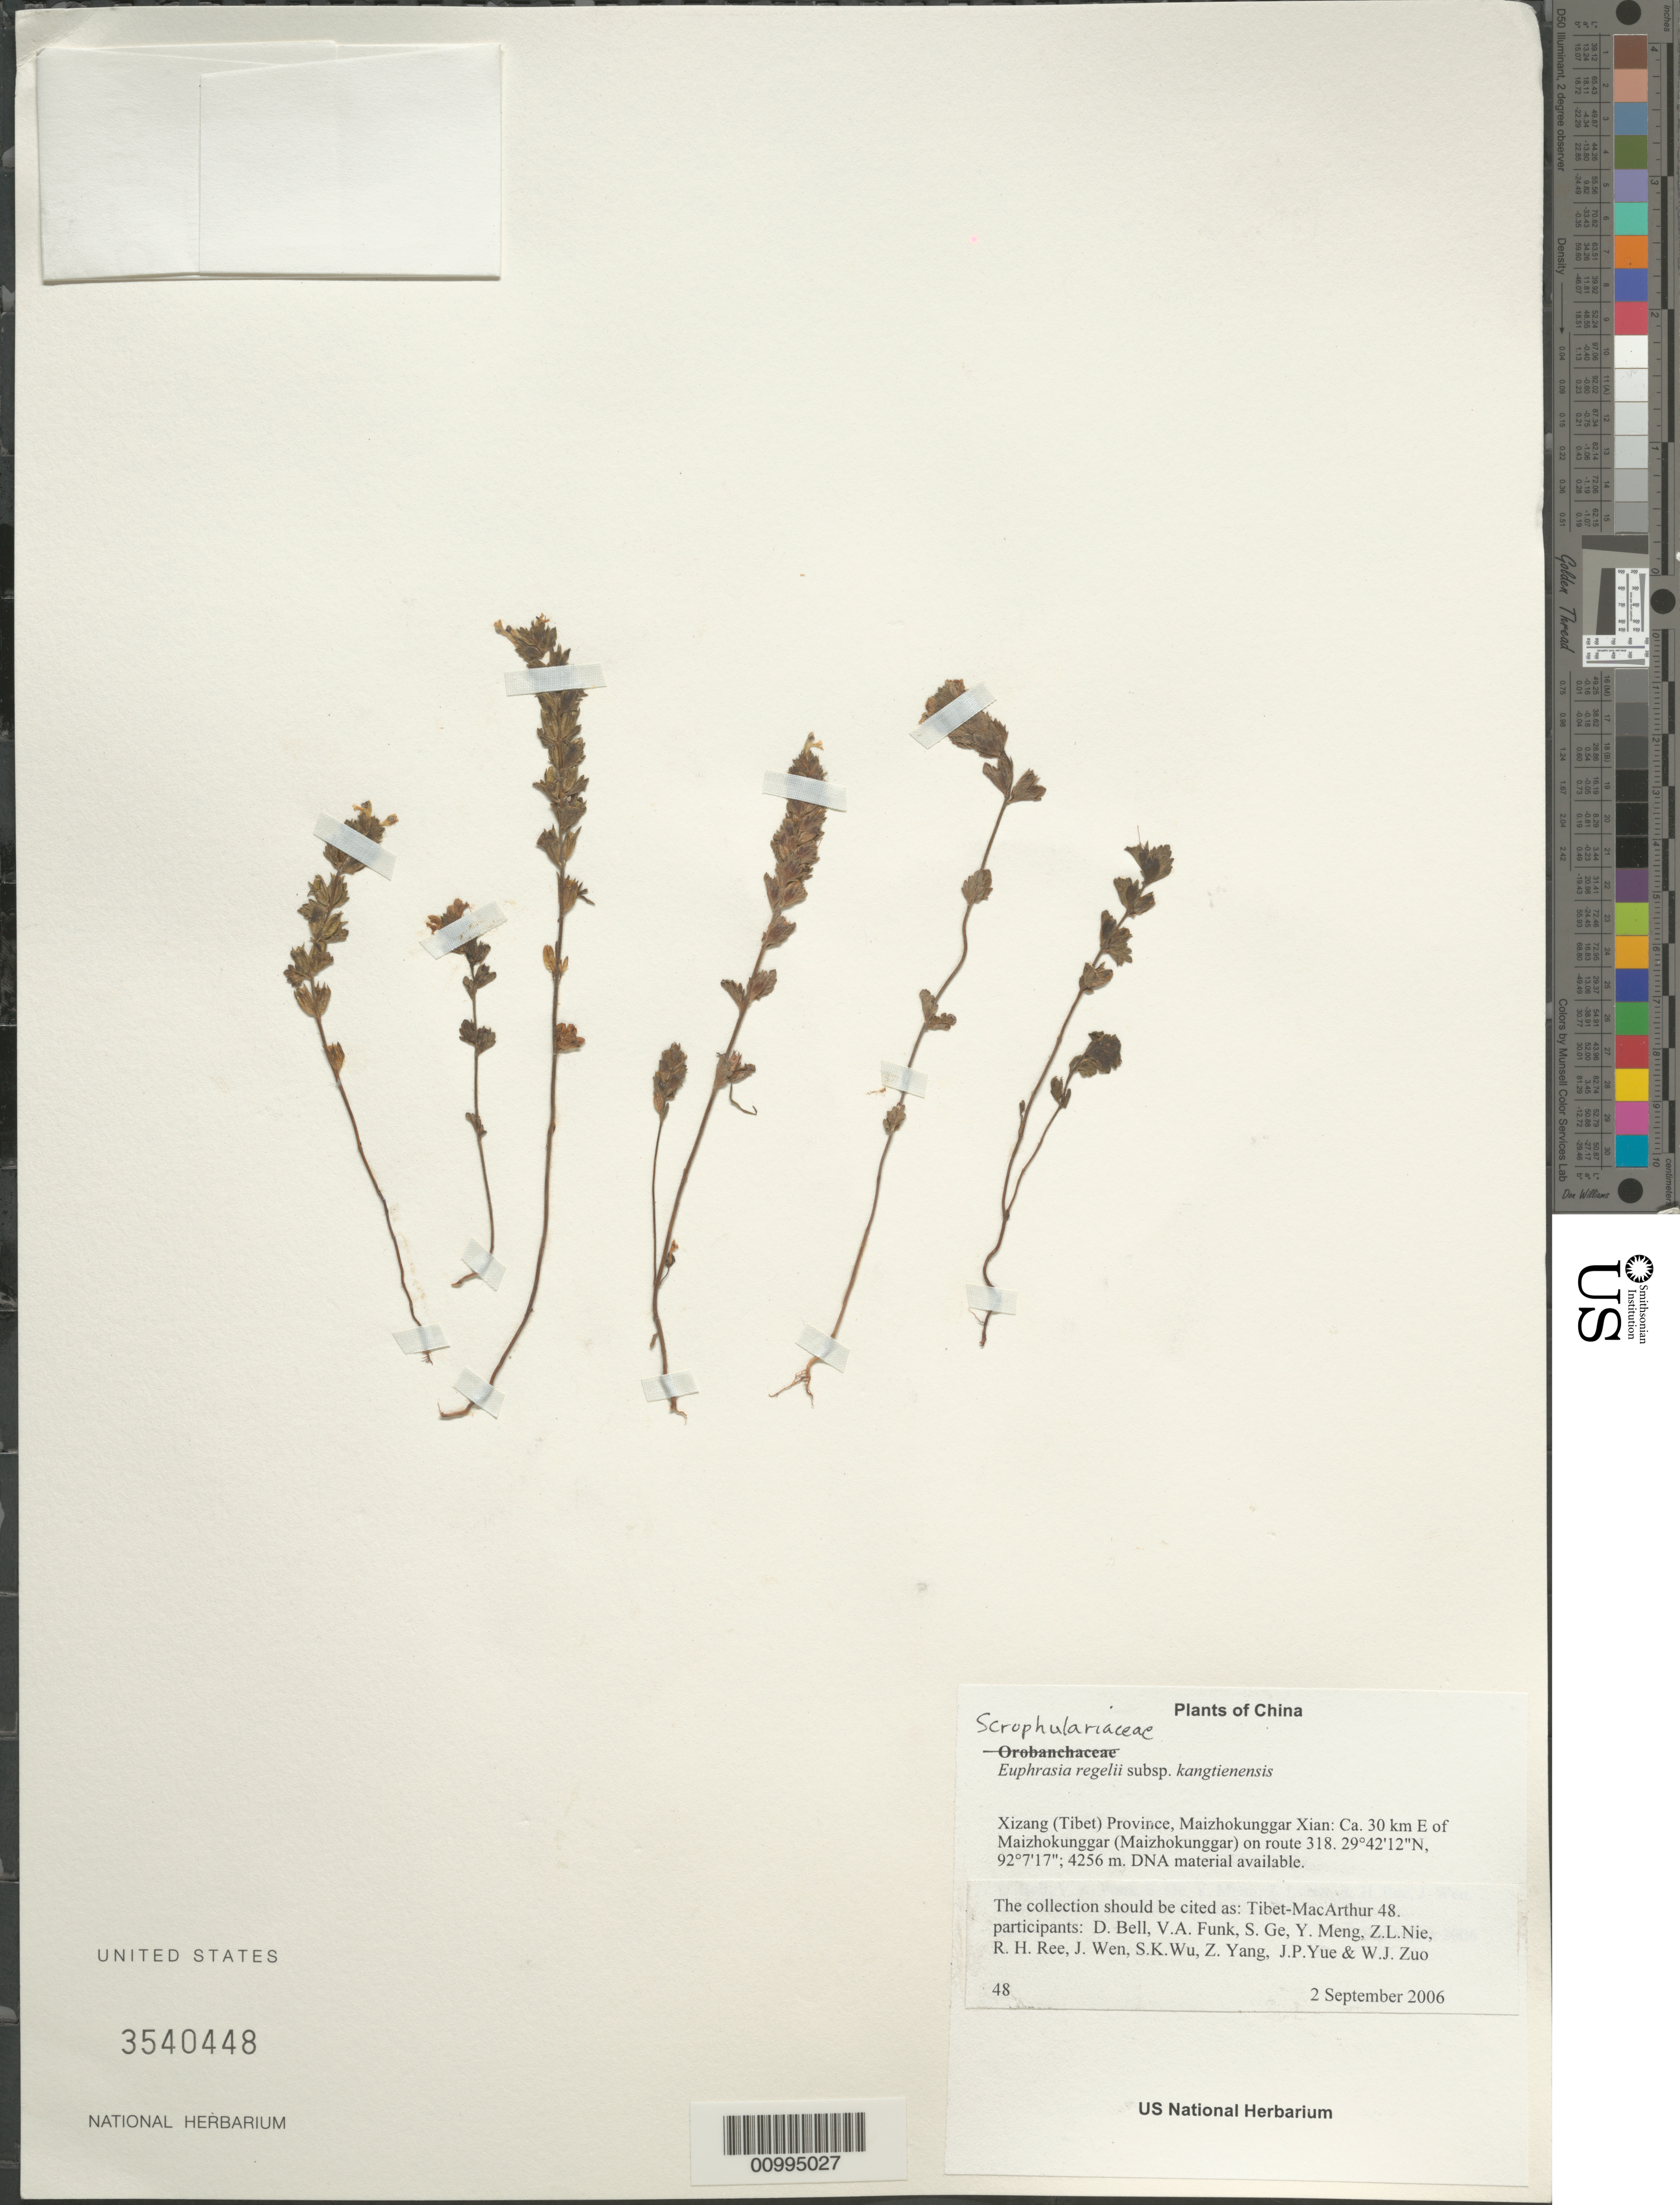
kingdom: Plantae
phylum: Tracheophyta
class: Magnoliopsida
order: Lamiales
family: Orobanchaceae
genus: Euphrasia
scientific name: Euphrasia regelii subsp. kangtienensis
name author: D.Y. Hong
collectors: Tibet-MacArthur, D. A. Bell, V. Funk, S. Ge, Y. Meng, Z. Nie, R. Ree, J. Wen, S. K. Wu, Z. Yang, J. Yue & W. Zuo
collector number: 48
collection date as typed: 02 Sep 2006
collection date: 2006-09-02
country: China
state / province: Xizang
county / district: Maizhokunggar Xian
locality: Ca. 30 km E of Maizhokunggar on route 318.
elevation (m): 4256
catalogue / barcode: US 3540448